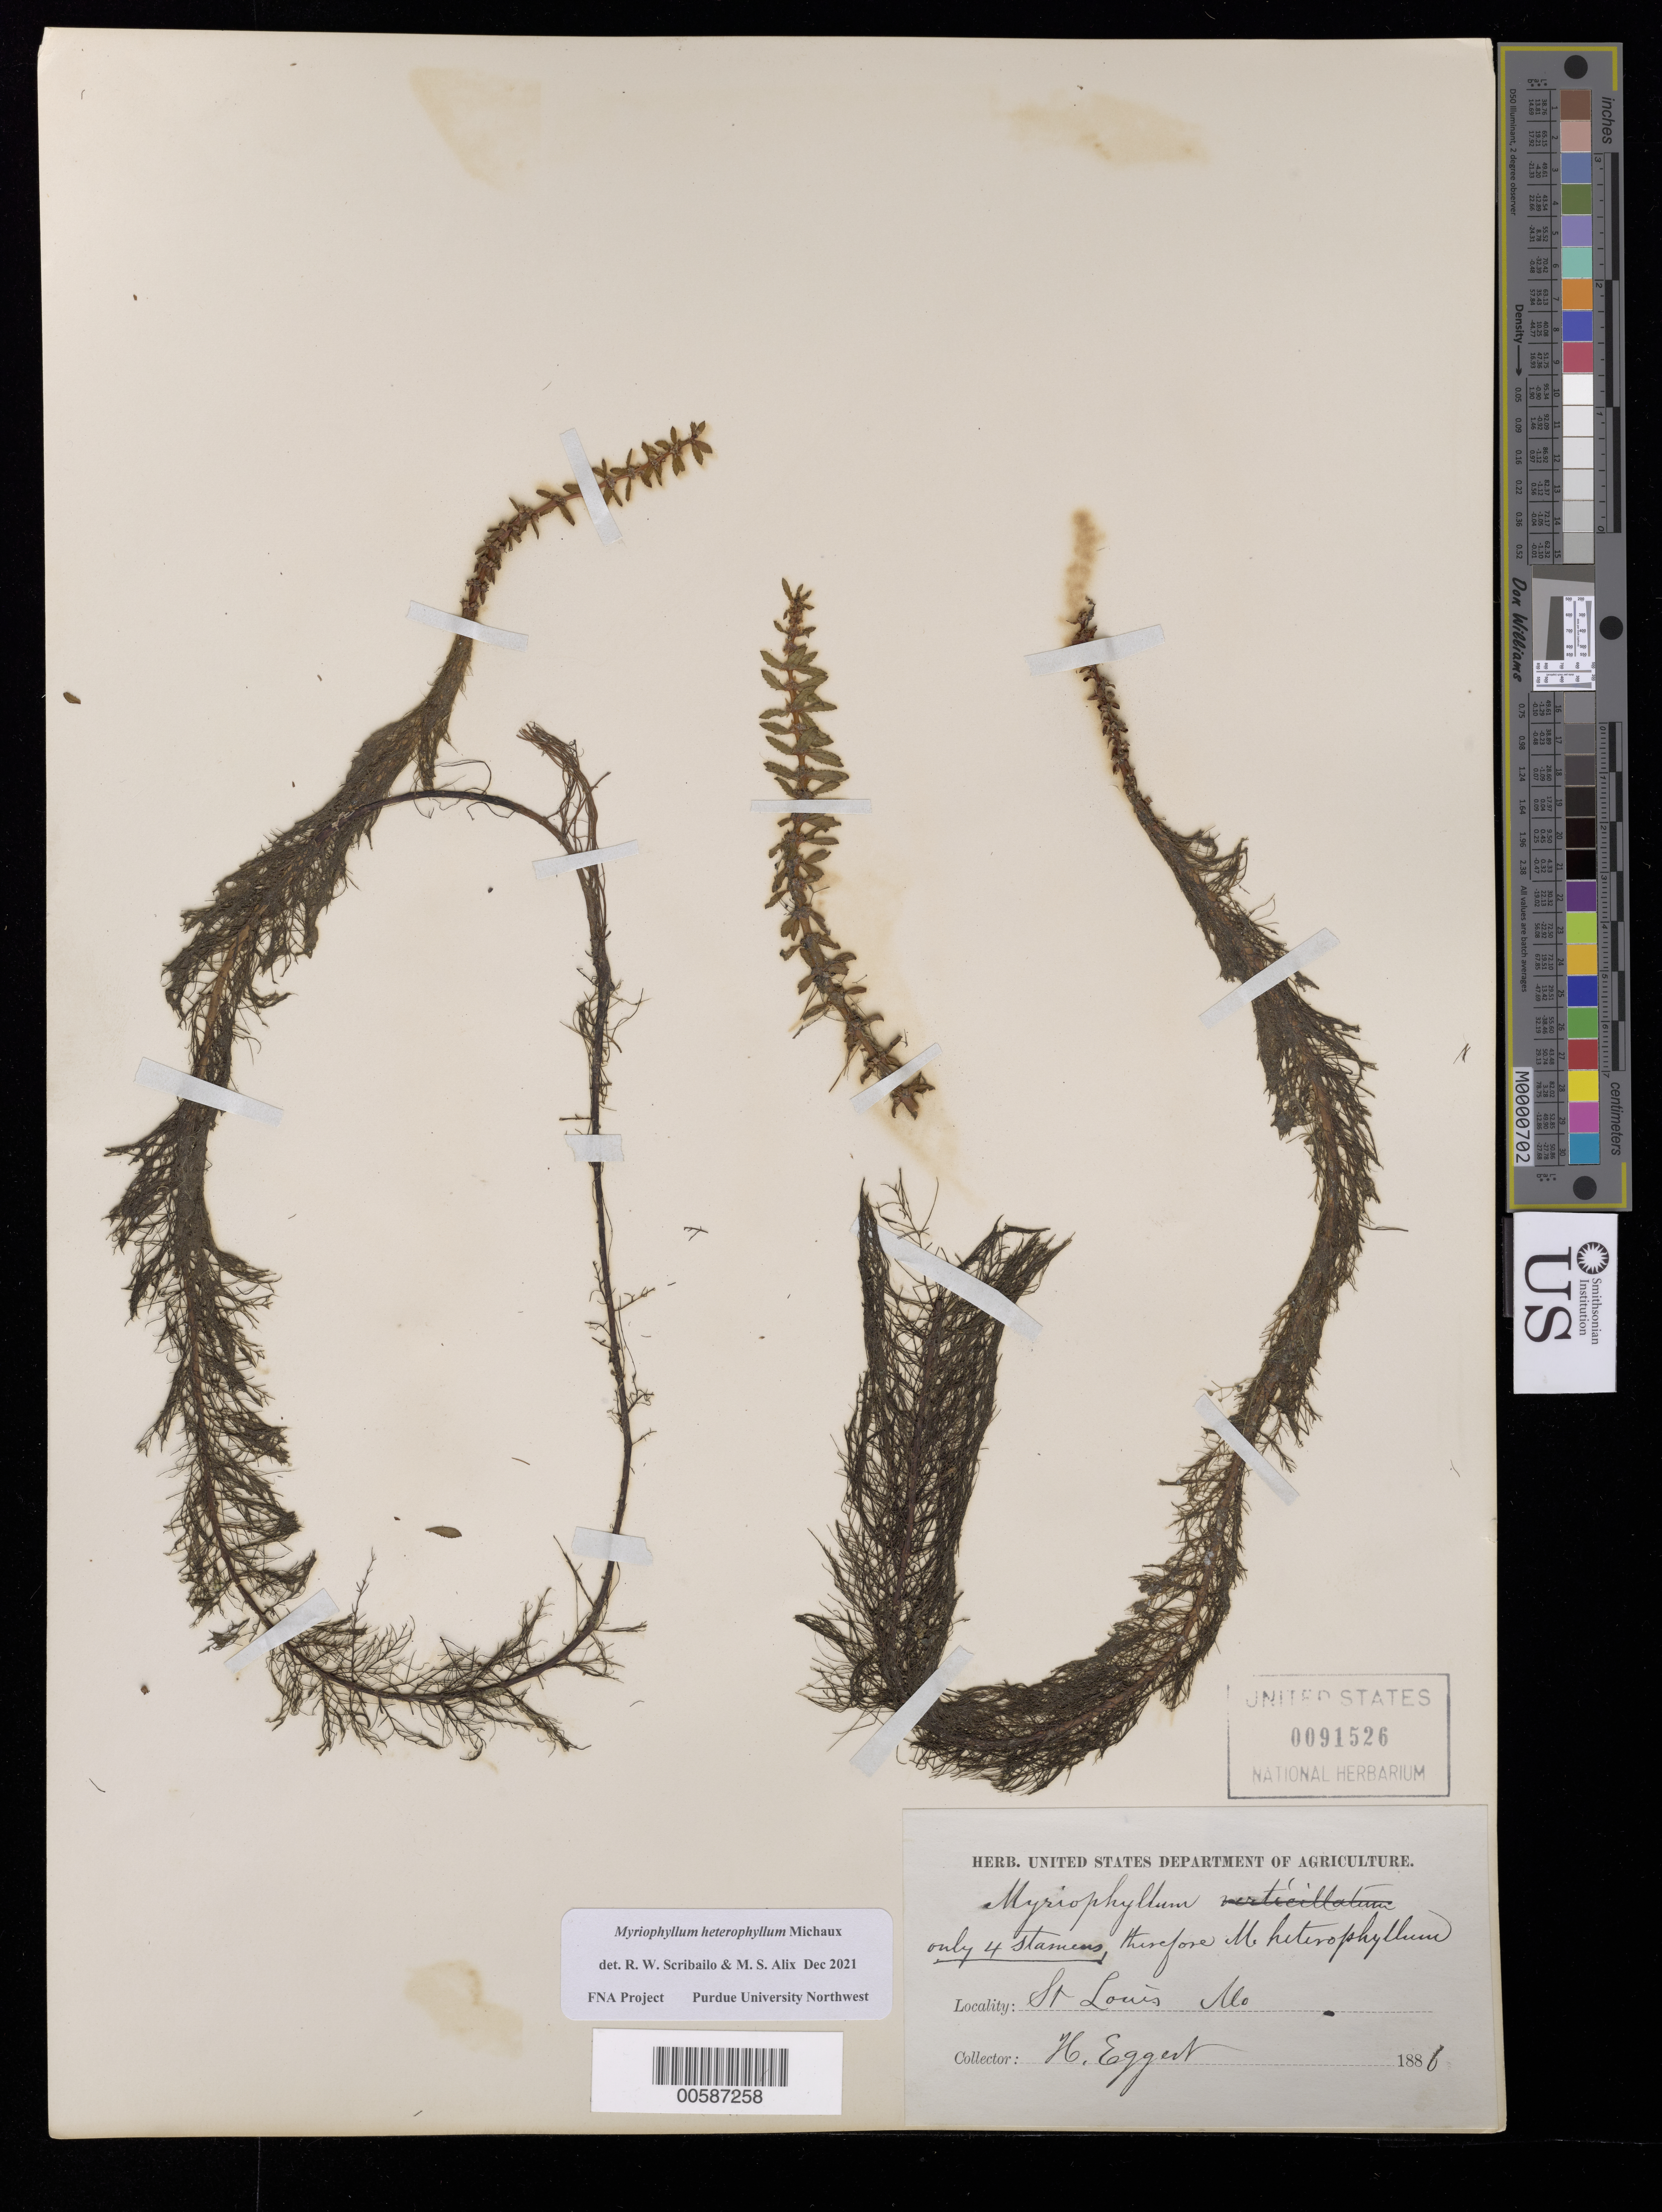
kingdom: Plantae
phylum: Tracheophyta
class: Magnoliopsida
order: Saxifragales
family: Haloragaceae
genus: Myriophyllum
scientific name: Myriophyllum heterophyllum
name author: Michx.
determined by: Scribailo, R. W.; Alix, M. S.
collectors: H. Eggert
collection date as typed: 1886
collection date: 1886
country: United States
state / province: Missouri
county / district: Saint Louis City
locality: St. Louis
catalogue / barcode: US 91526